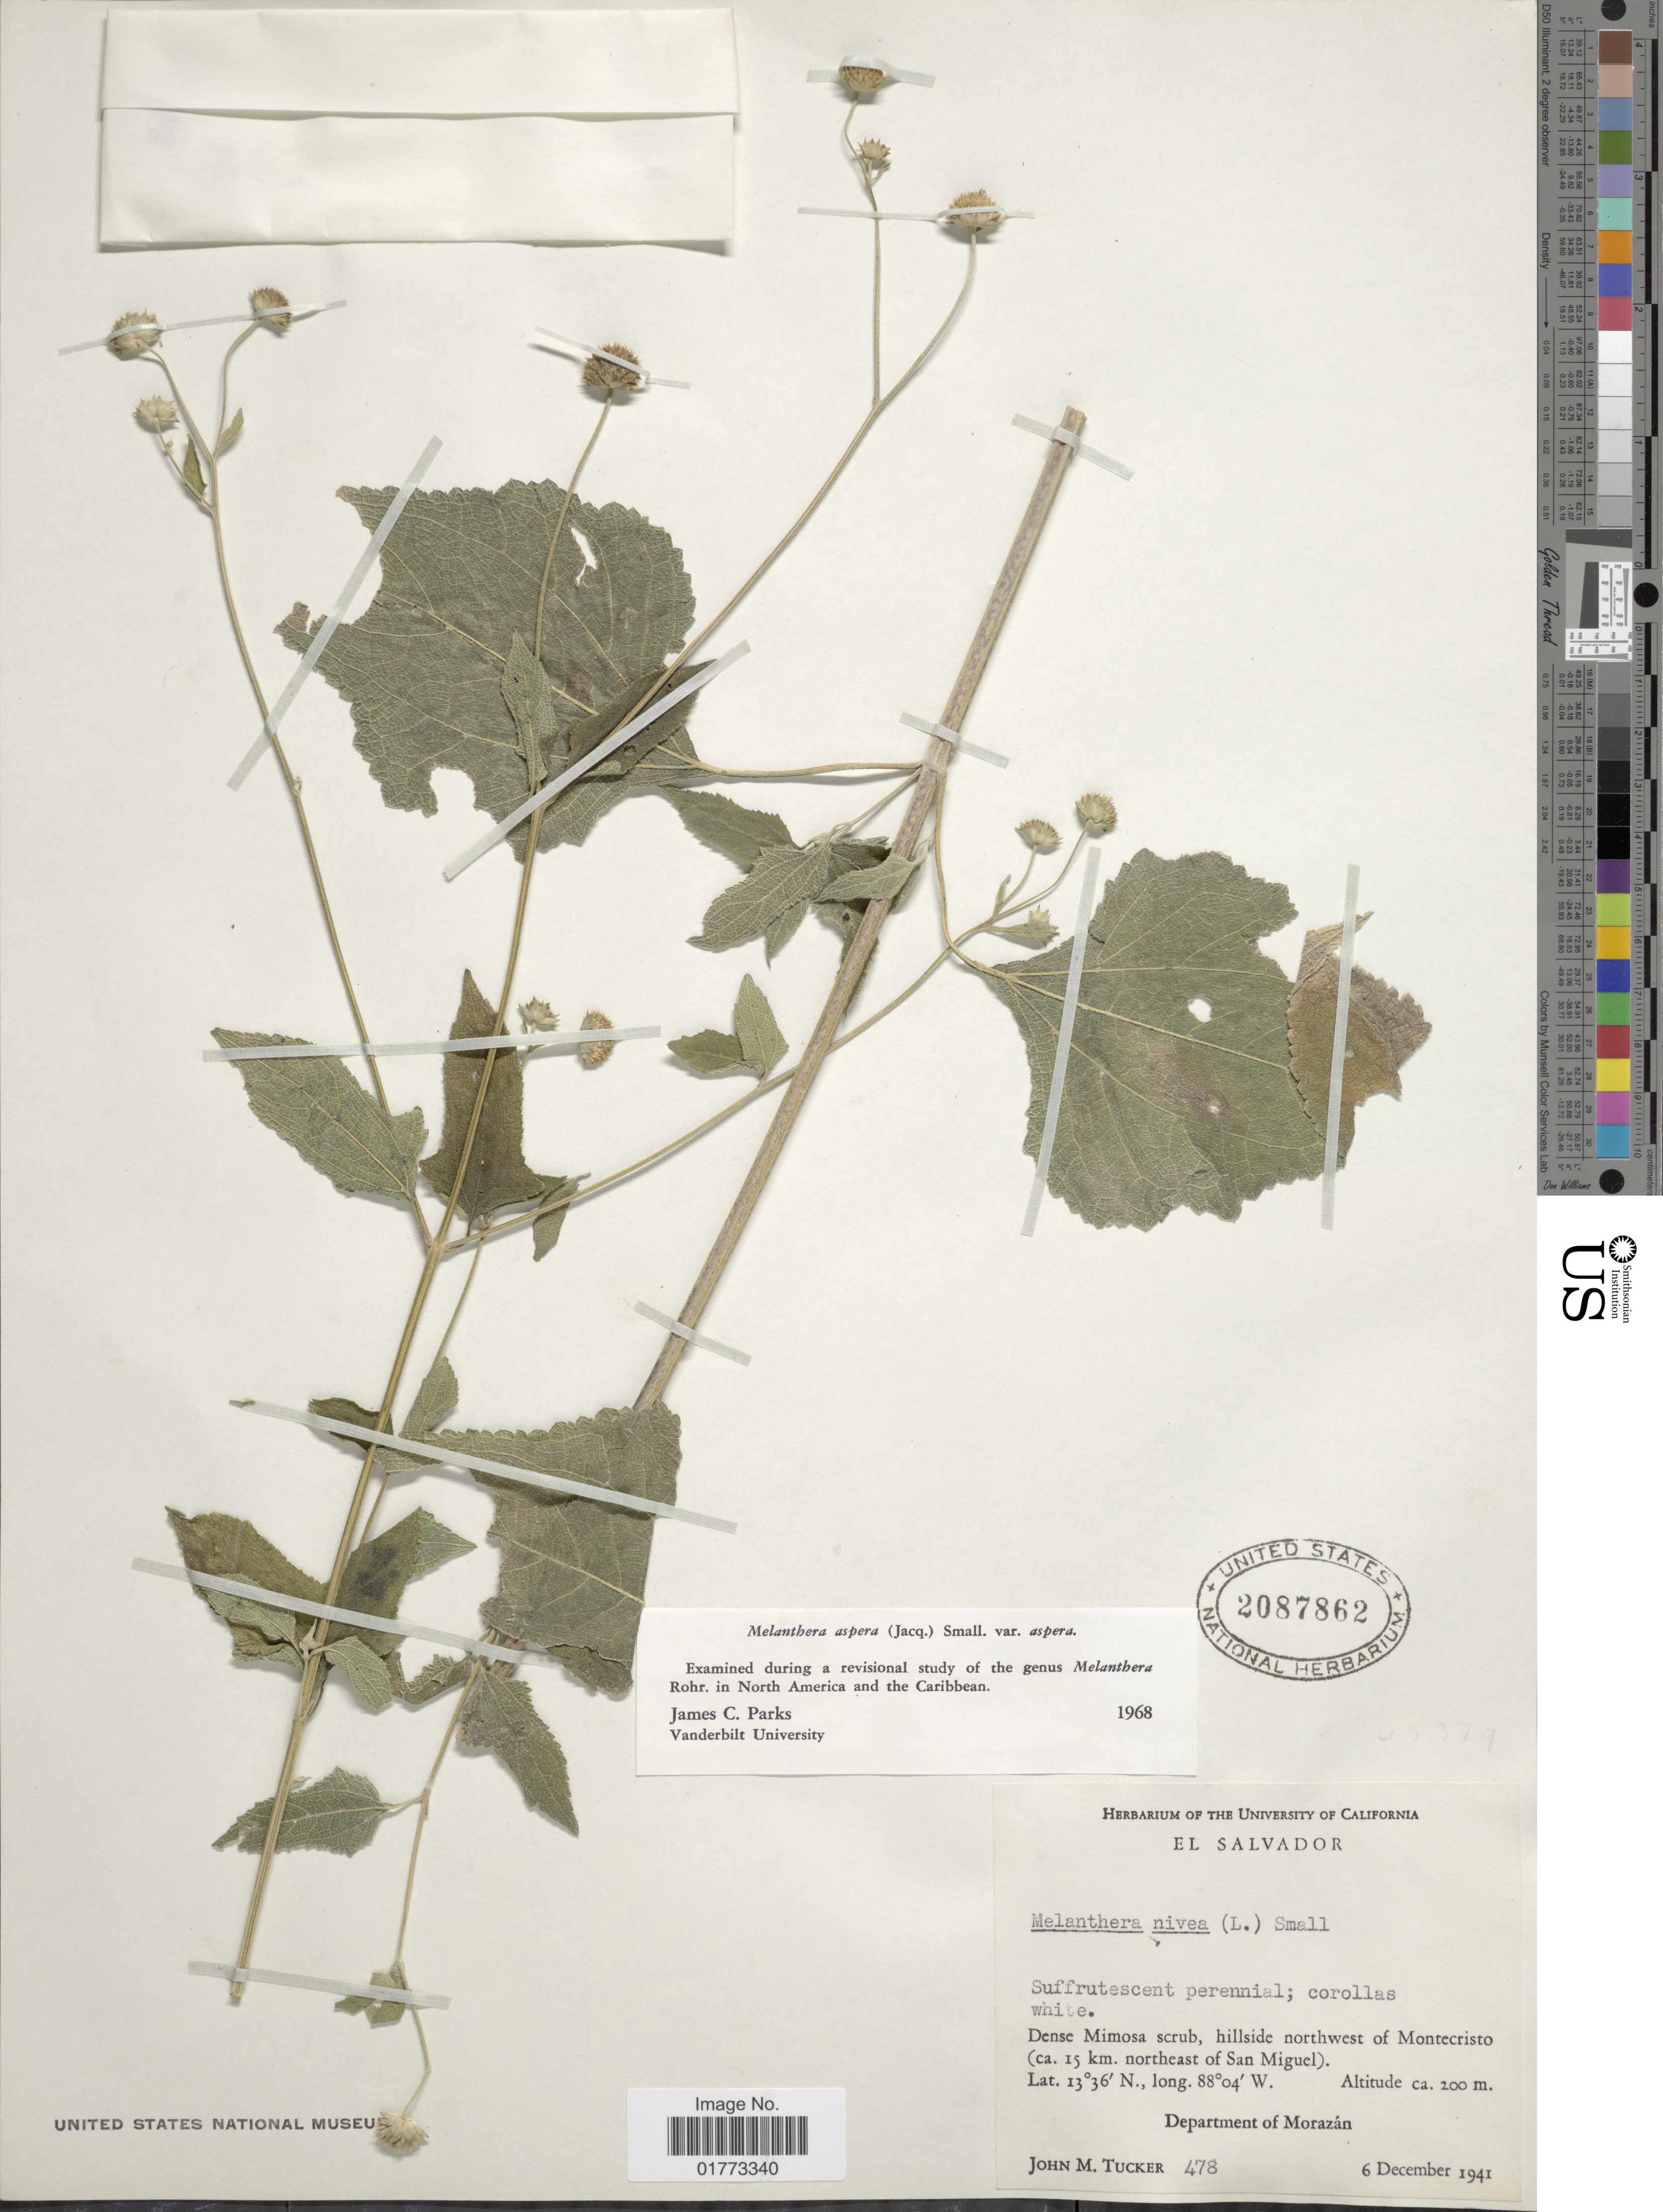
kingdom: Plantae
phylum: Tracheophyta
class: Magnoliopsida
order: Asterales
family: Asteraceae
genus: Melanthera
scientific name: Melanthera nivea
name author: (L.) Small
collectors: J. M. Tucker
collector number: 478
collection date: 1941-12-06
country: Honduras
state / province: Fco. Morazán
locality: Dense Mimosa scrub, hillside northwest of Montecristo (ca. 15 km. northeast of San Miguel), Department of Morazán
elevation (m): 200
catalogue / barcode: US 2087862